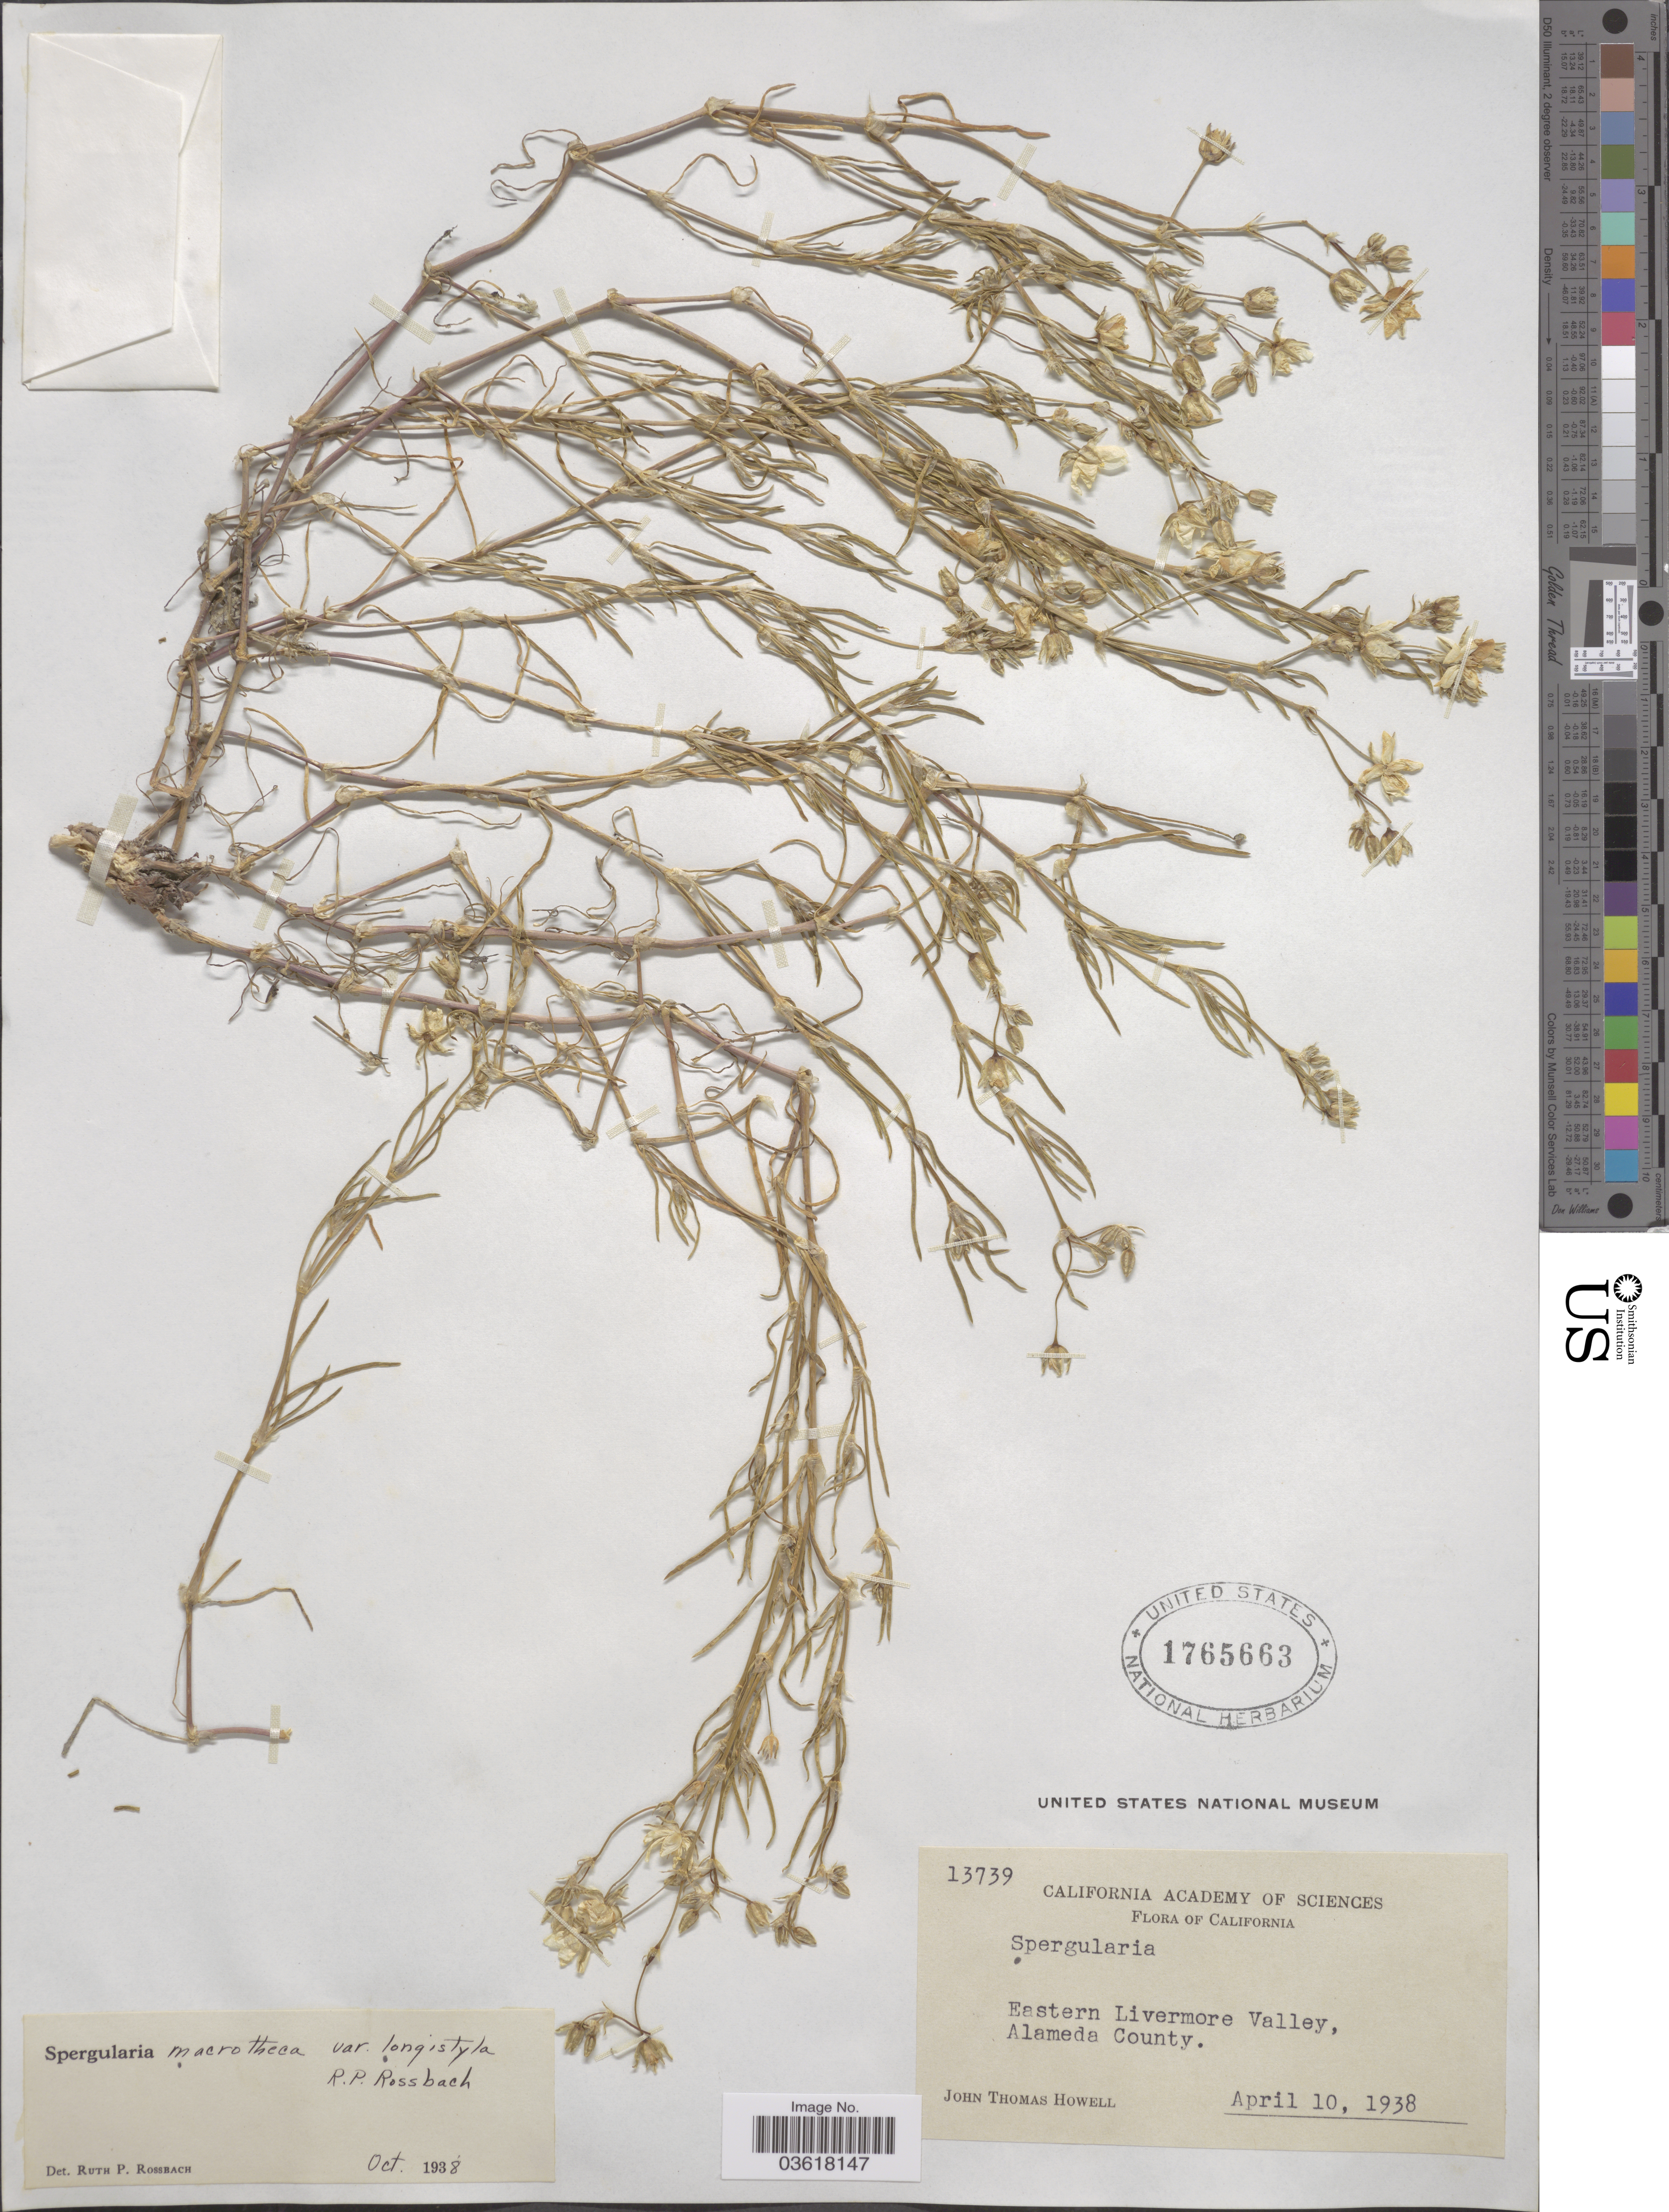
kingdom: Plantae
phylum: Tracheophyta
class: Magnoliopsida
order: Caryophyllales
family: Caryophyllaceae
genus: Spergularia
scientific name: Spergularia macrotheca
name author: (Hornem.) Heynh.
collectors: J. T. Howell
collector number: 13739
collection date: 1938-04-10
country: United States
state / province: California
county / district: Alameda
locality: Eastern Livermore Valley, Alameda County.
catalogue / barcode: US 1765663